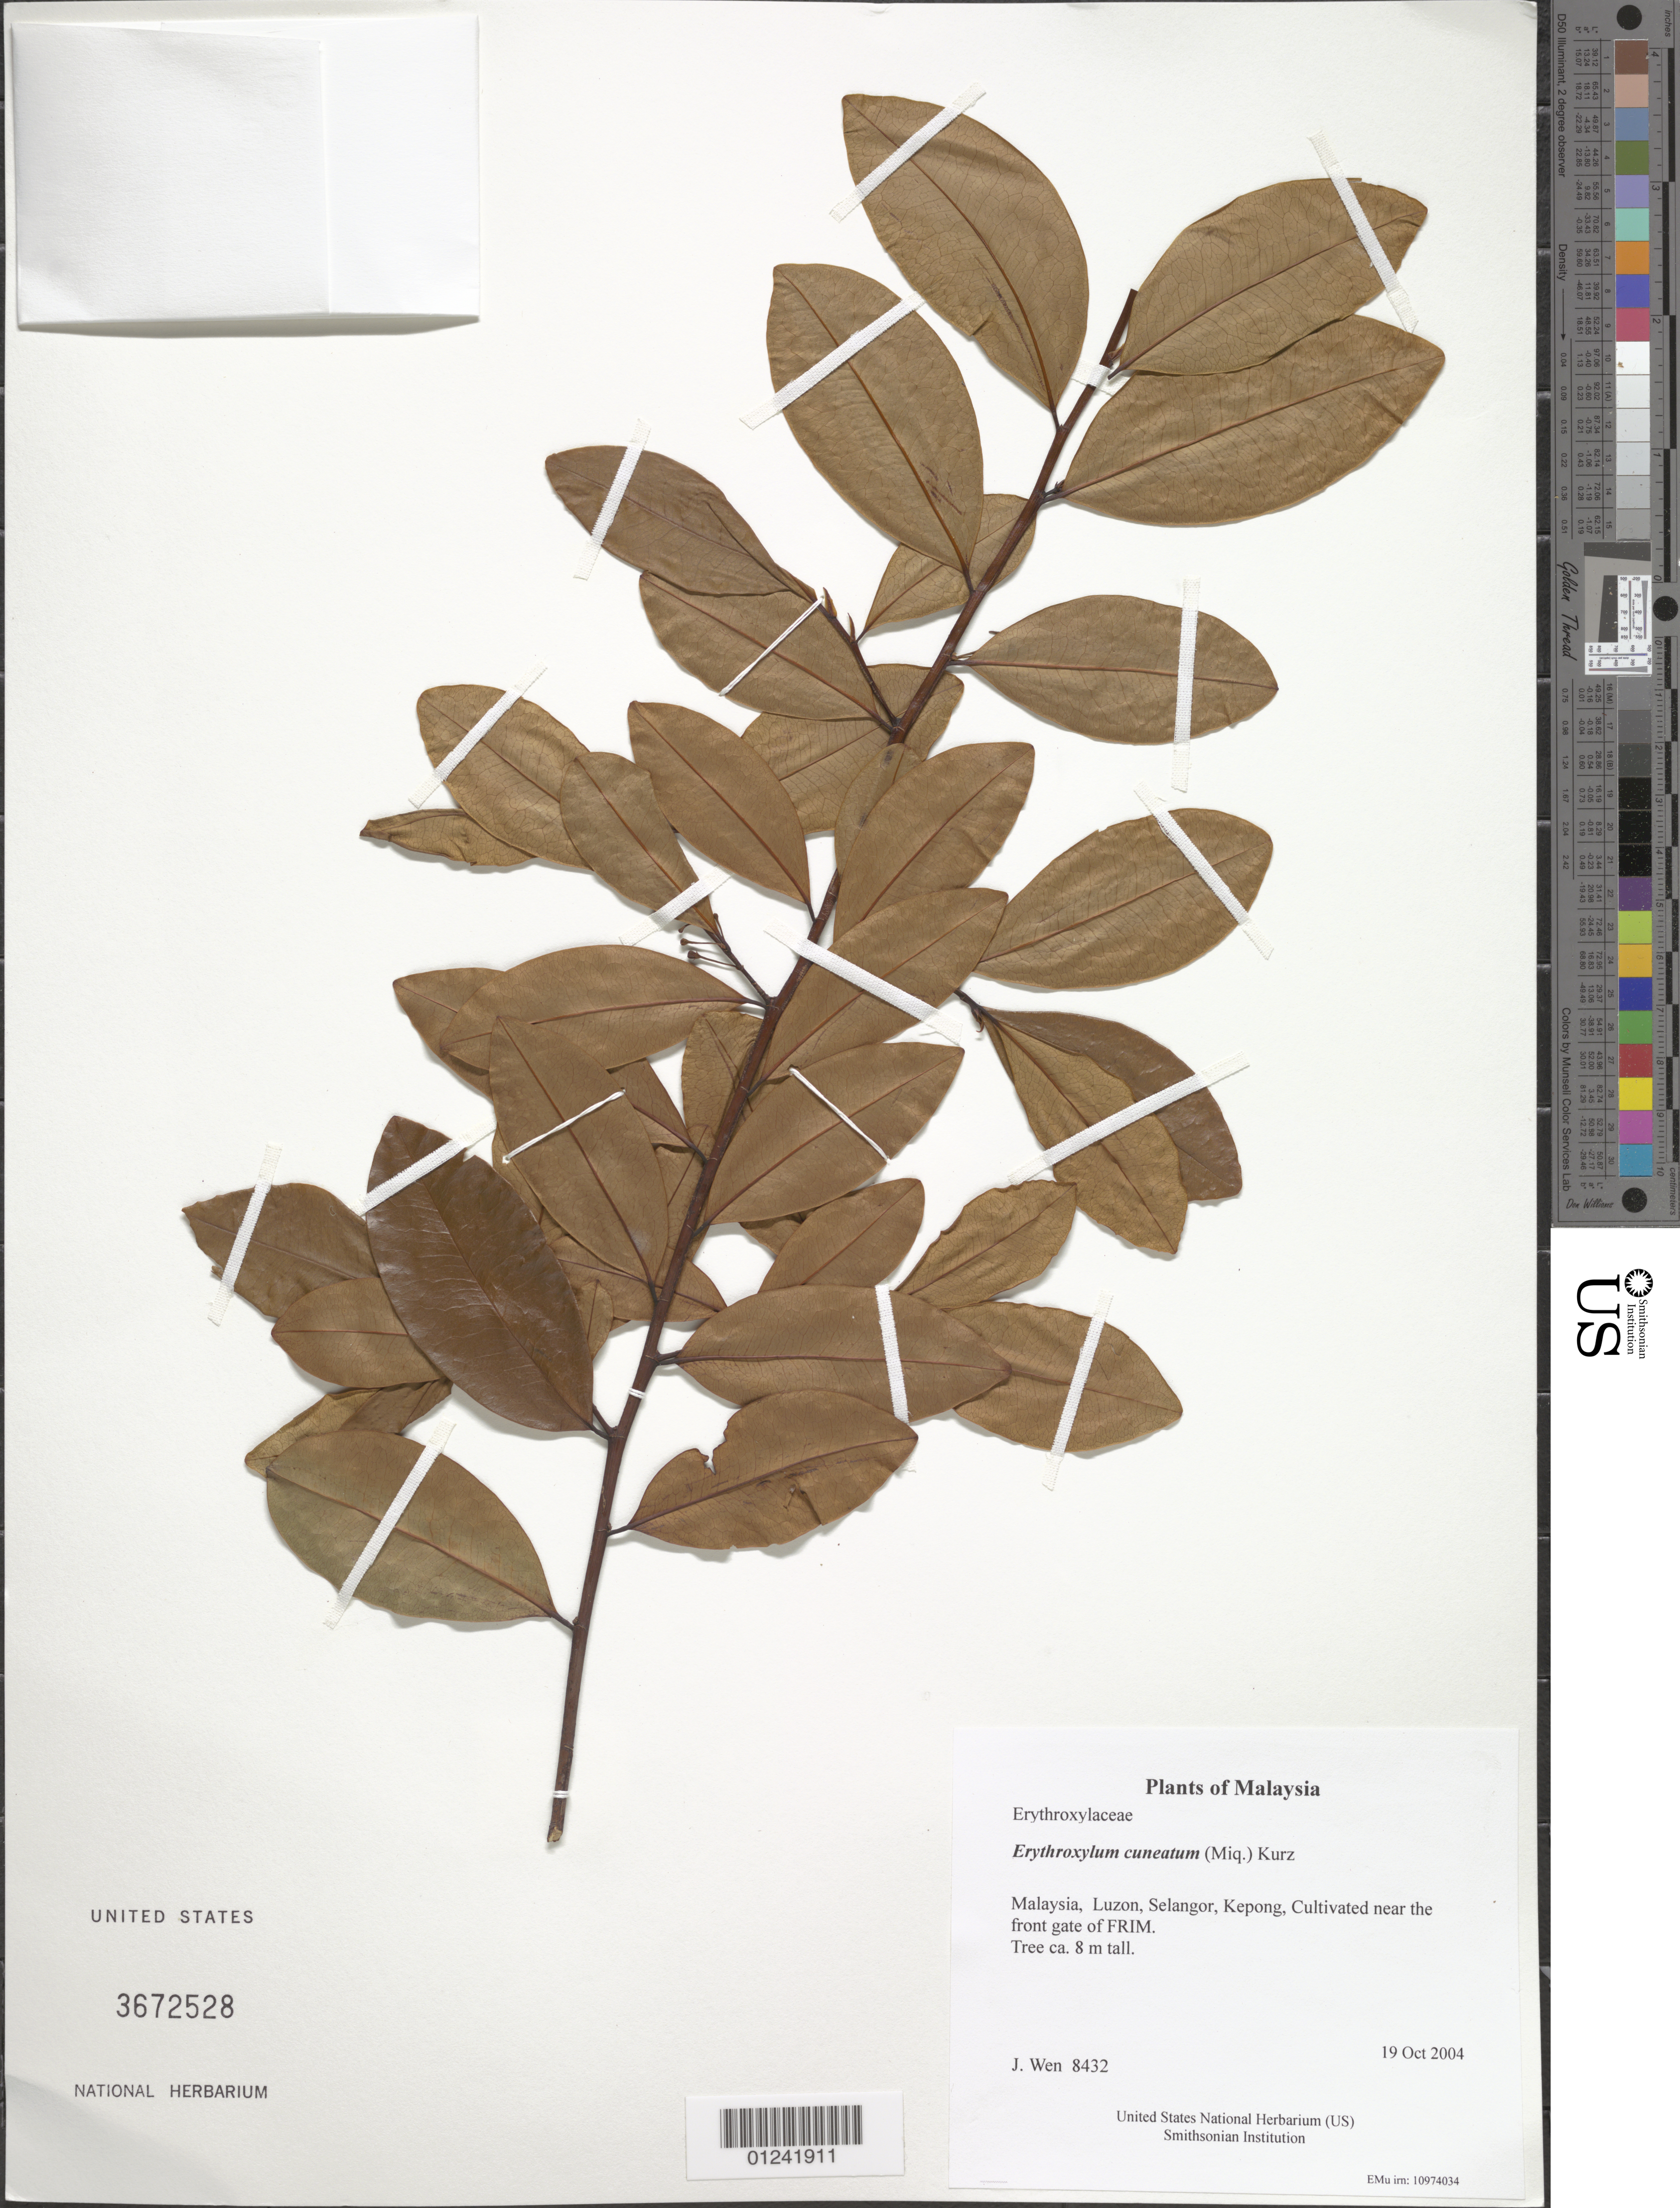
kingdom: Plantae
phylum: Tracheophyta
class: Magnoliopsida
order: Malpighiales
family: Erythroxylaceae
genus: Erythroxylum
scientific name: Erythroxylum cuneatum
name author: (Miq.) Kurz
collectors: J. Wen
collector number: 8432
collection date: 2004-10-19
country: Malaysia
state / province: Selangor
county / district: Kepong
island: Luzon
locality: Cultivated near the front gate of FRIM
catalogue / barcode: US 3672528